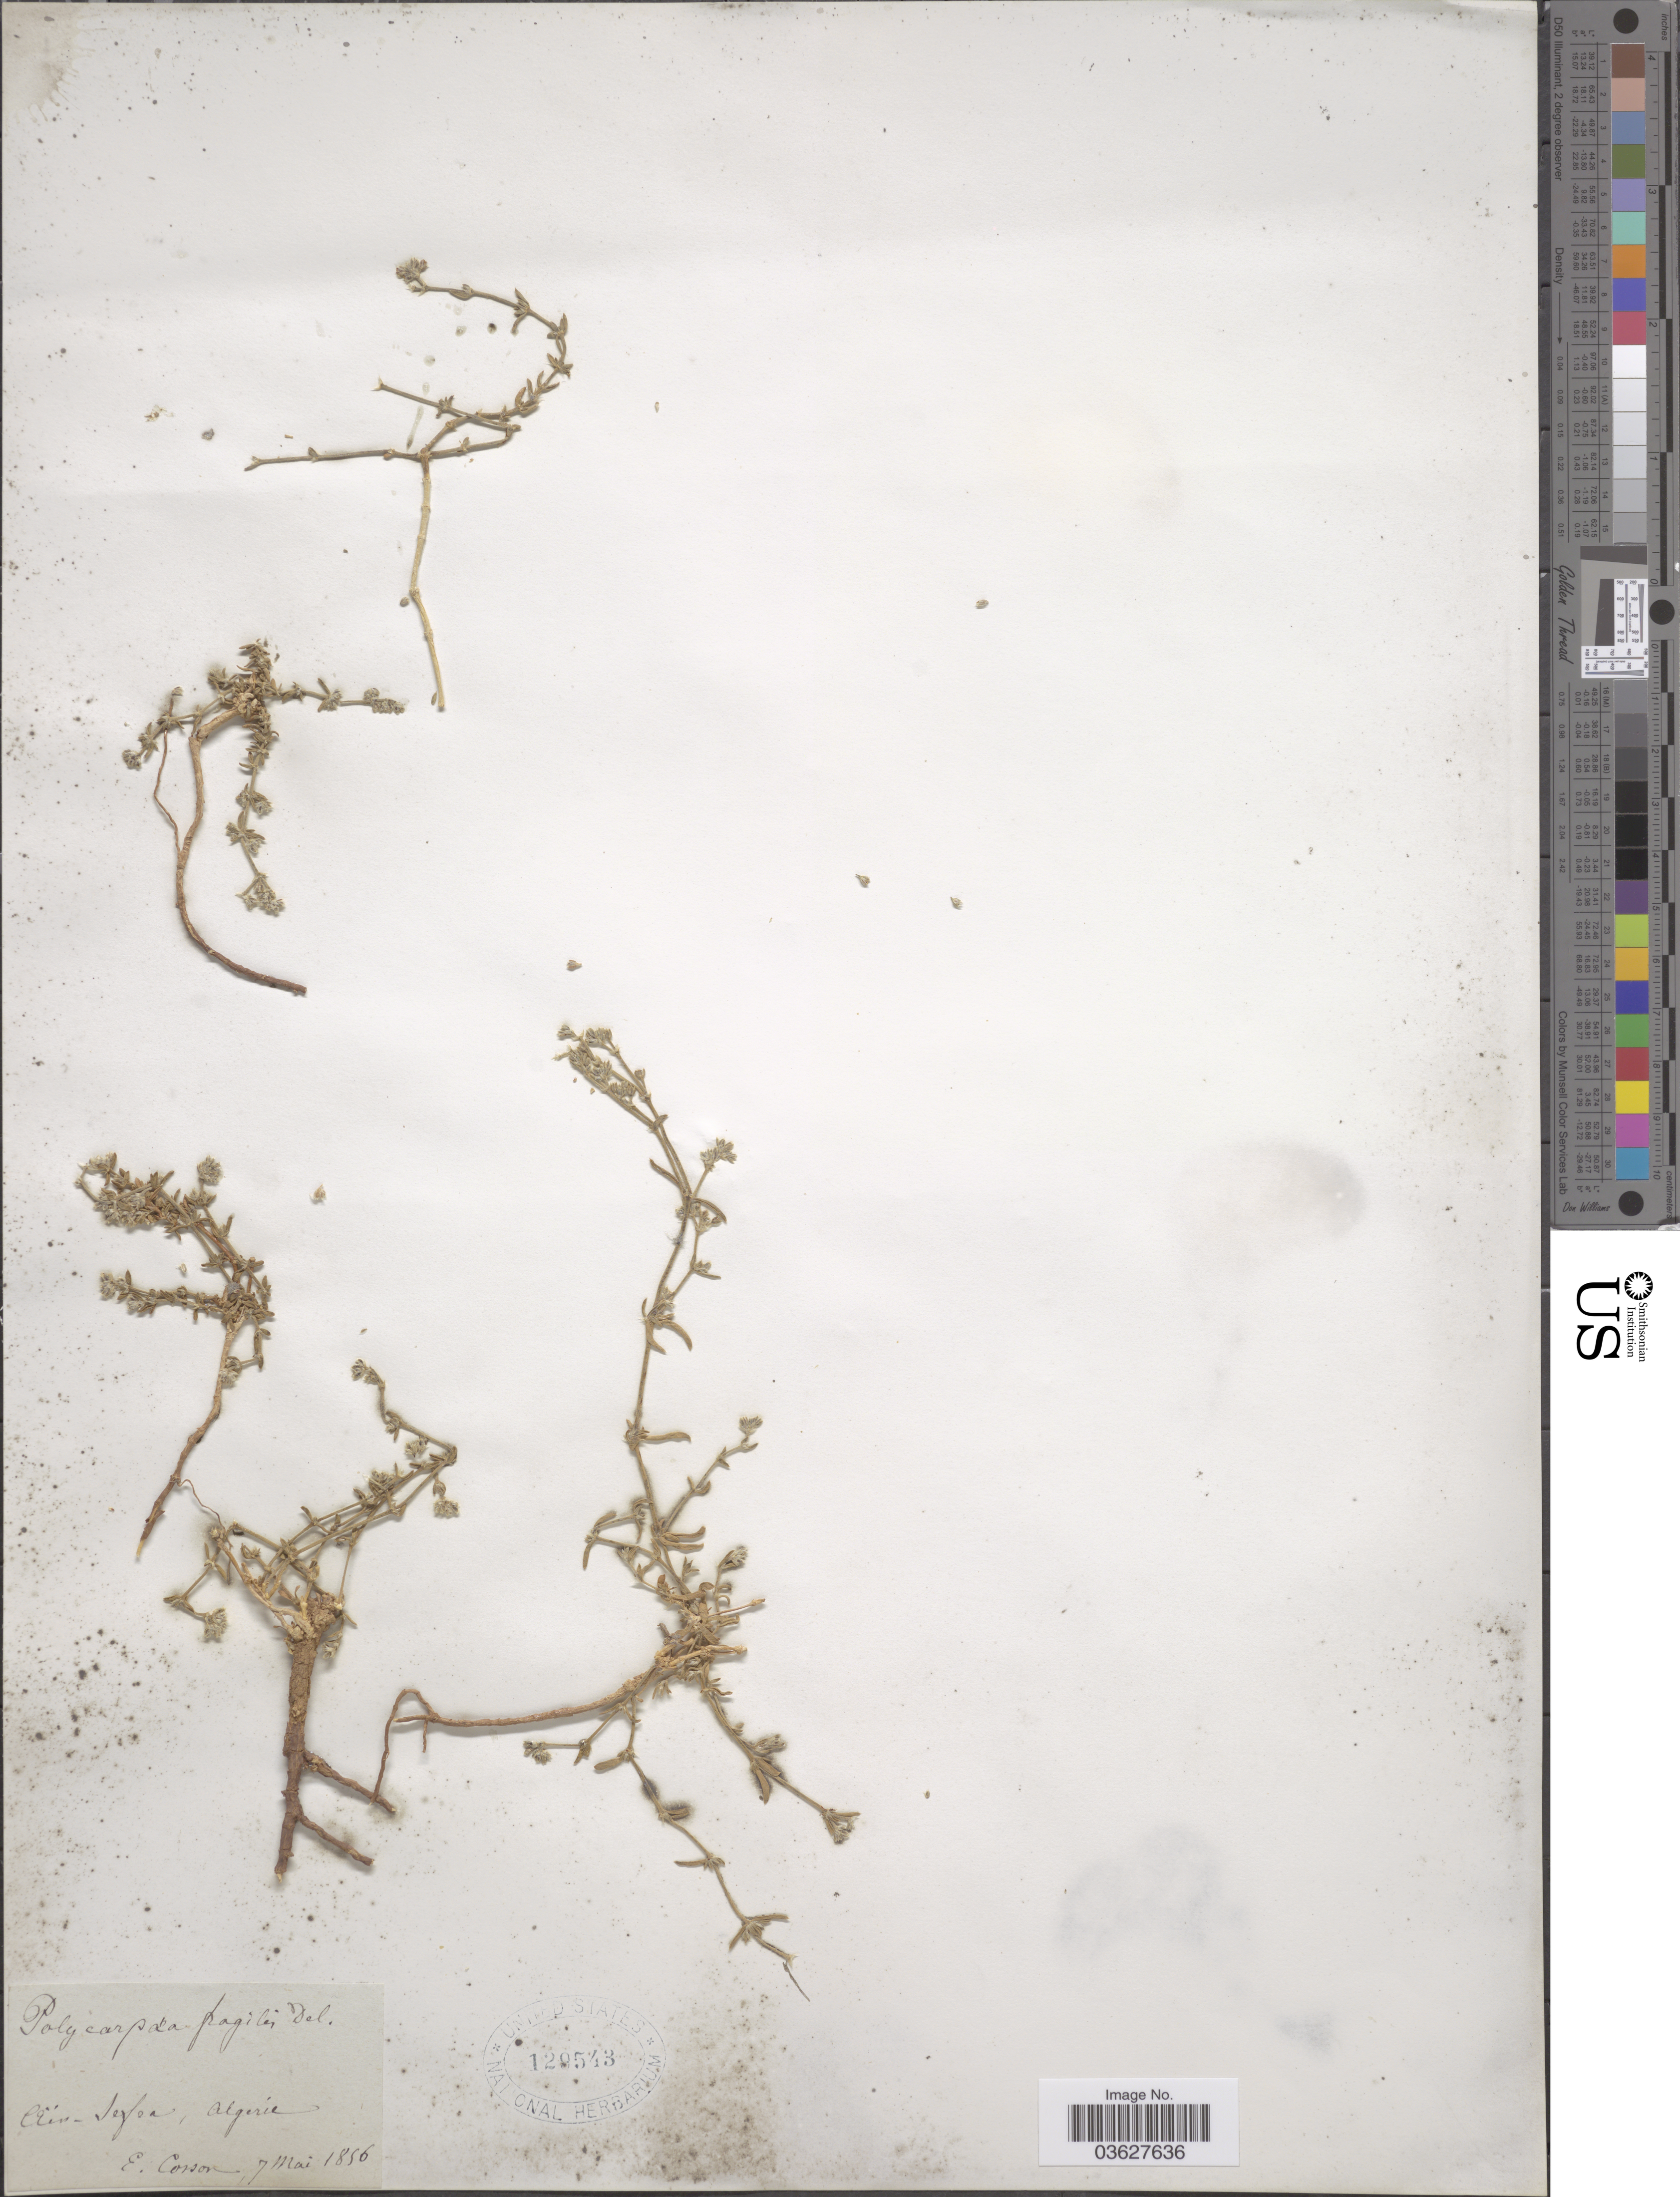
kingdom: Plantae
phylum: Tracheophyta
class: Magnoliopsida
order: Caryophyllales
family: Caryophyllaceae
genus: Polycarpaea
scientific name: Polycarpaea fragilis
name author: Delile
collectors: E. Cosson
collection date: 1856-05-07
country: Algeria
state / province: Oran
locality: Aïn Sefra, Algerie.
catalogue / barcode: US 129543